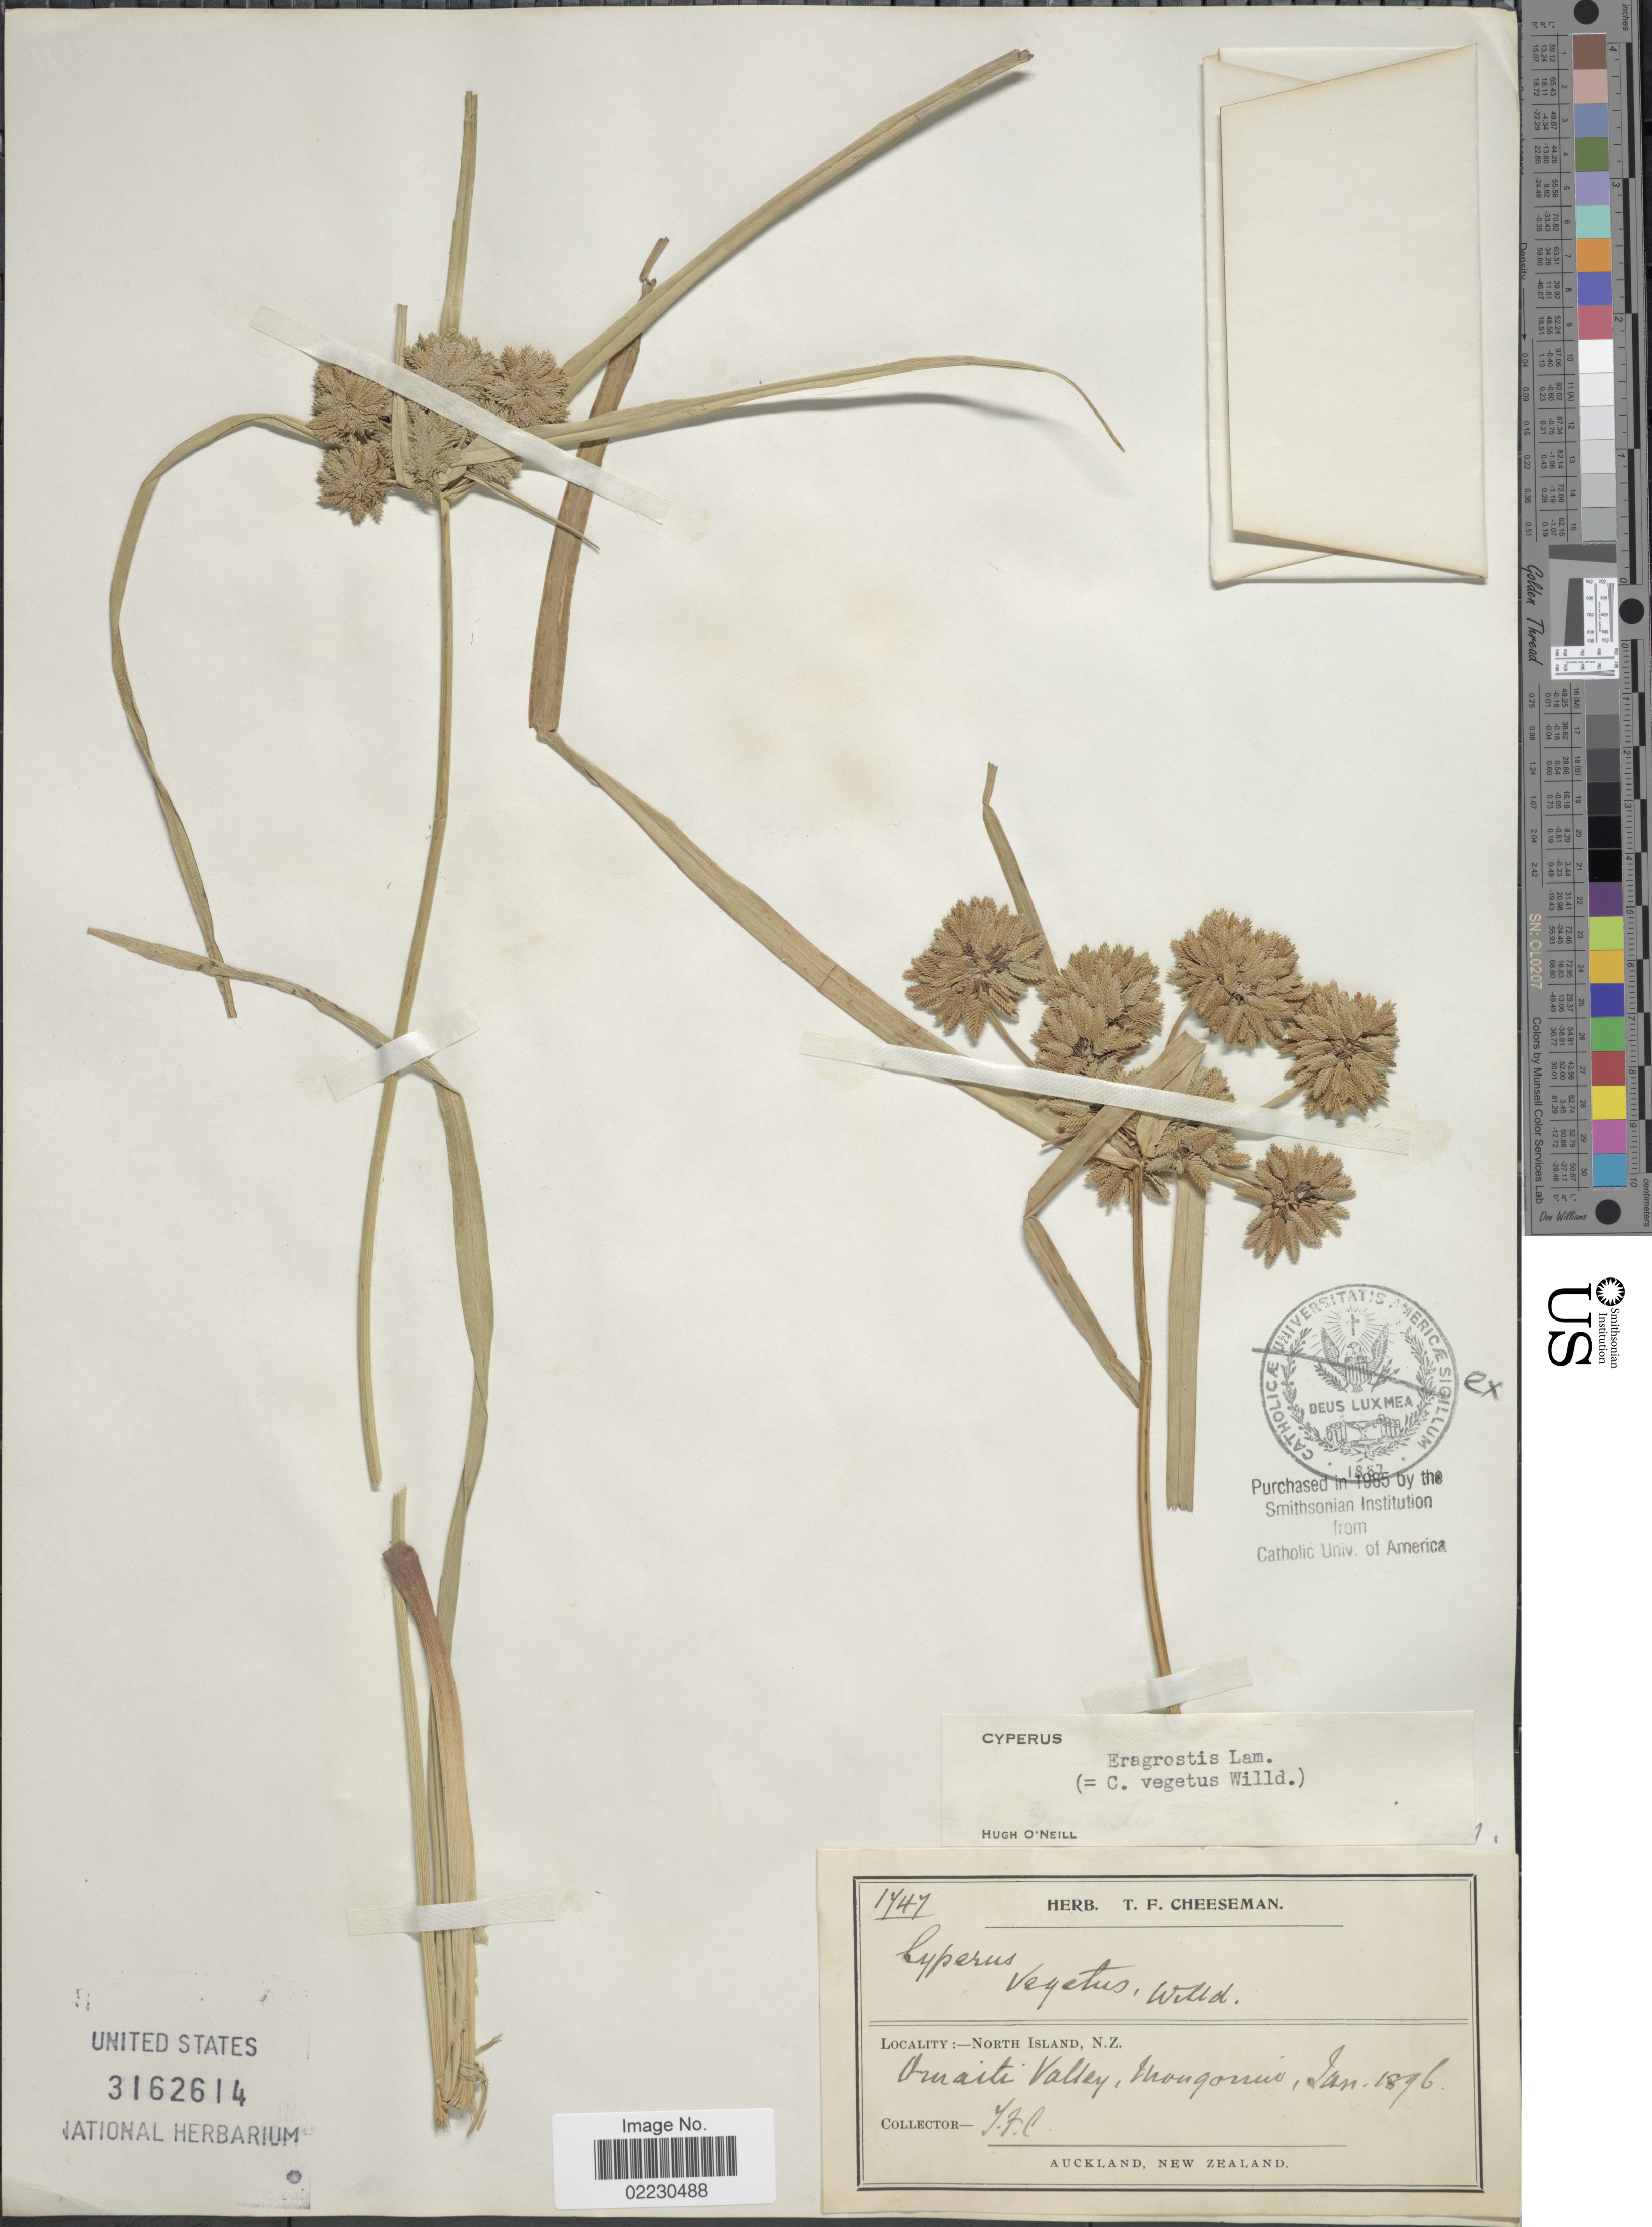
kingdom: Plantae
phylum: Tracheophyta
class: Liliopsida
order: Poales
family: Cyperaceae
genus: Cyperus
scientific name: Cyperus eragrostis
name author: Lam.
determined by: Strong, Mark T., (BOT), Smithsonian Institution - National Museum of Natural History (UNITED STATES)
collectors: T. F. Cheeseman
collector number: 1747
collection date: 1896-01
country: New Zealand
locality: North Island, Irnaiti Vallety, Mougonui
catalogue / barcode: US 3162614